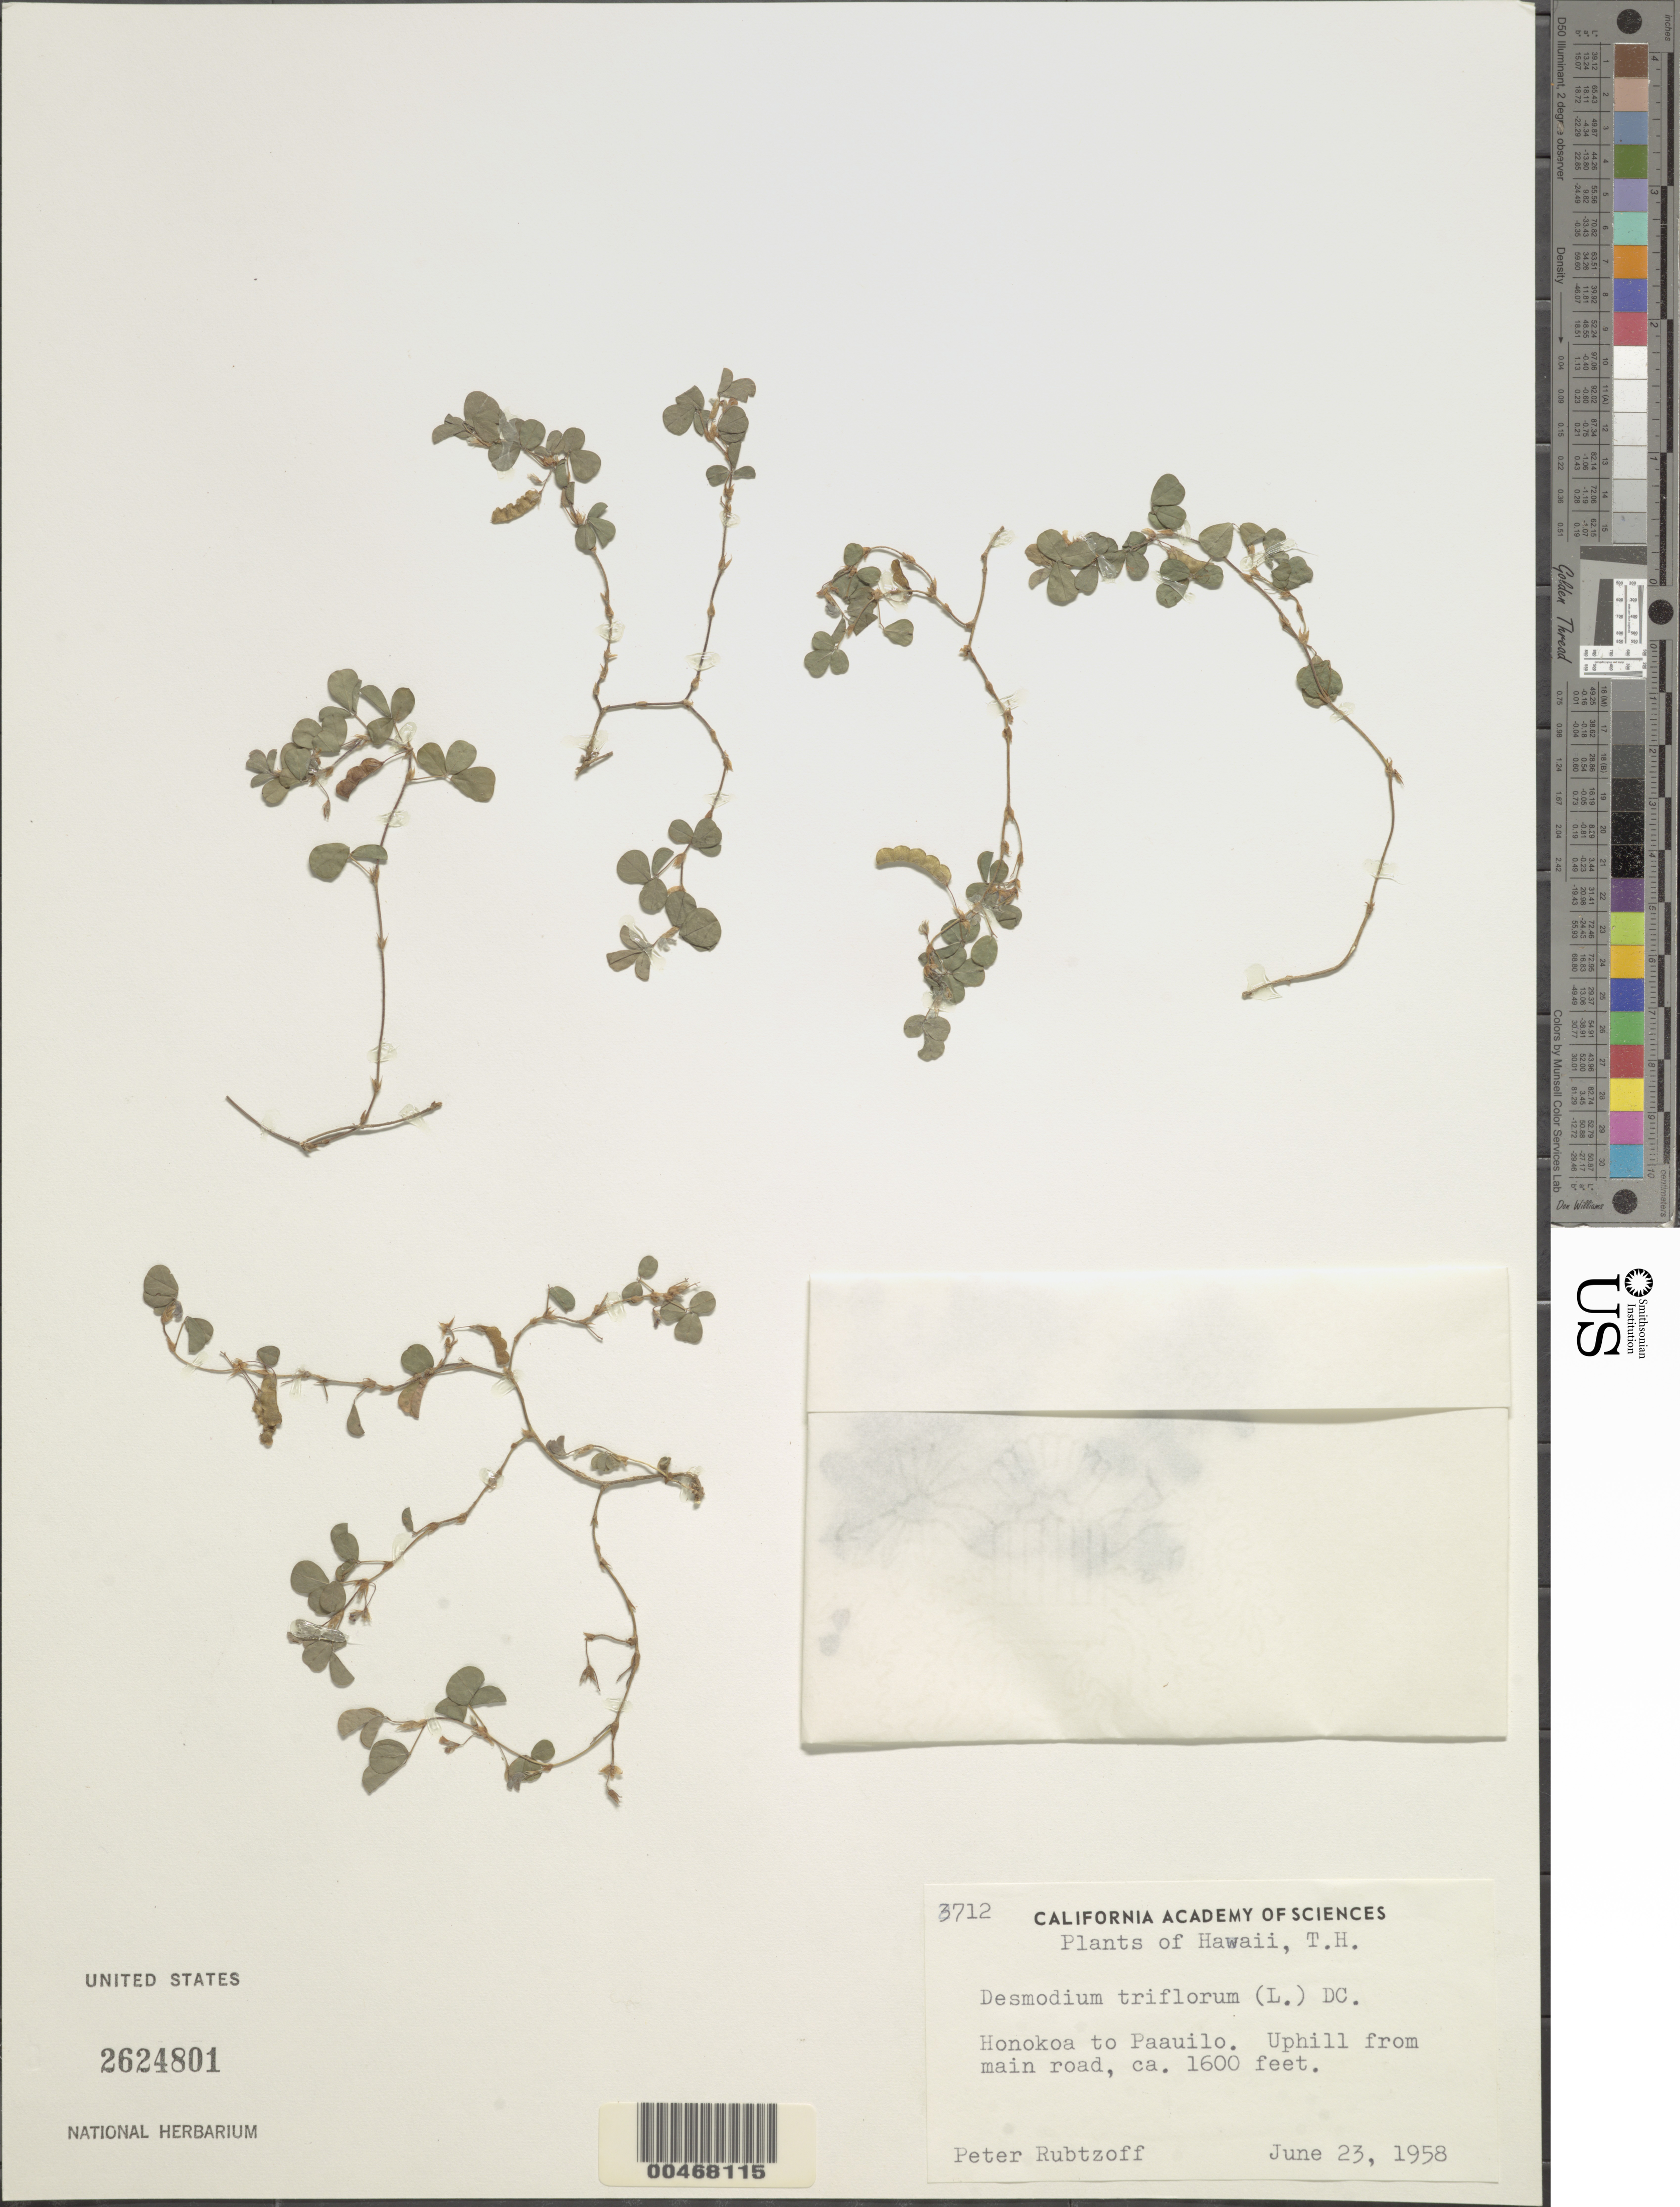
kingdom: Plantae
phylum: Tracheophyta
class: Magnoliopsida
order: Fabales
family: Fabaceae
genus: Grona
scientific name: Grona triflora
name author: (L.) H. Ohashi & K. Ohashi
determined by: Wagner, W. L., (BOT), Smithsonian Institution - National Museum of Natural History (UNITED STATES)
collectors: P. Rubtzoff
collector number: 3712 or 2712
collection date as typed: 23 Jun 1958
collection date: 1958-06-23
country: United States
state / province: Hawaii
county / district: Hawaii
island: Hawaii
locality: Honokoa to Paauilo. Uphill from main road.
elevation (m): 488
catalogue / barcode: US 2624801